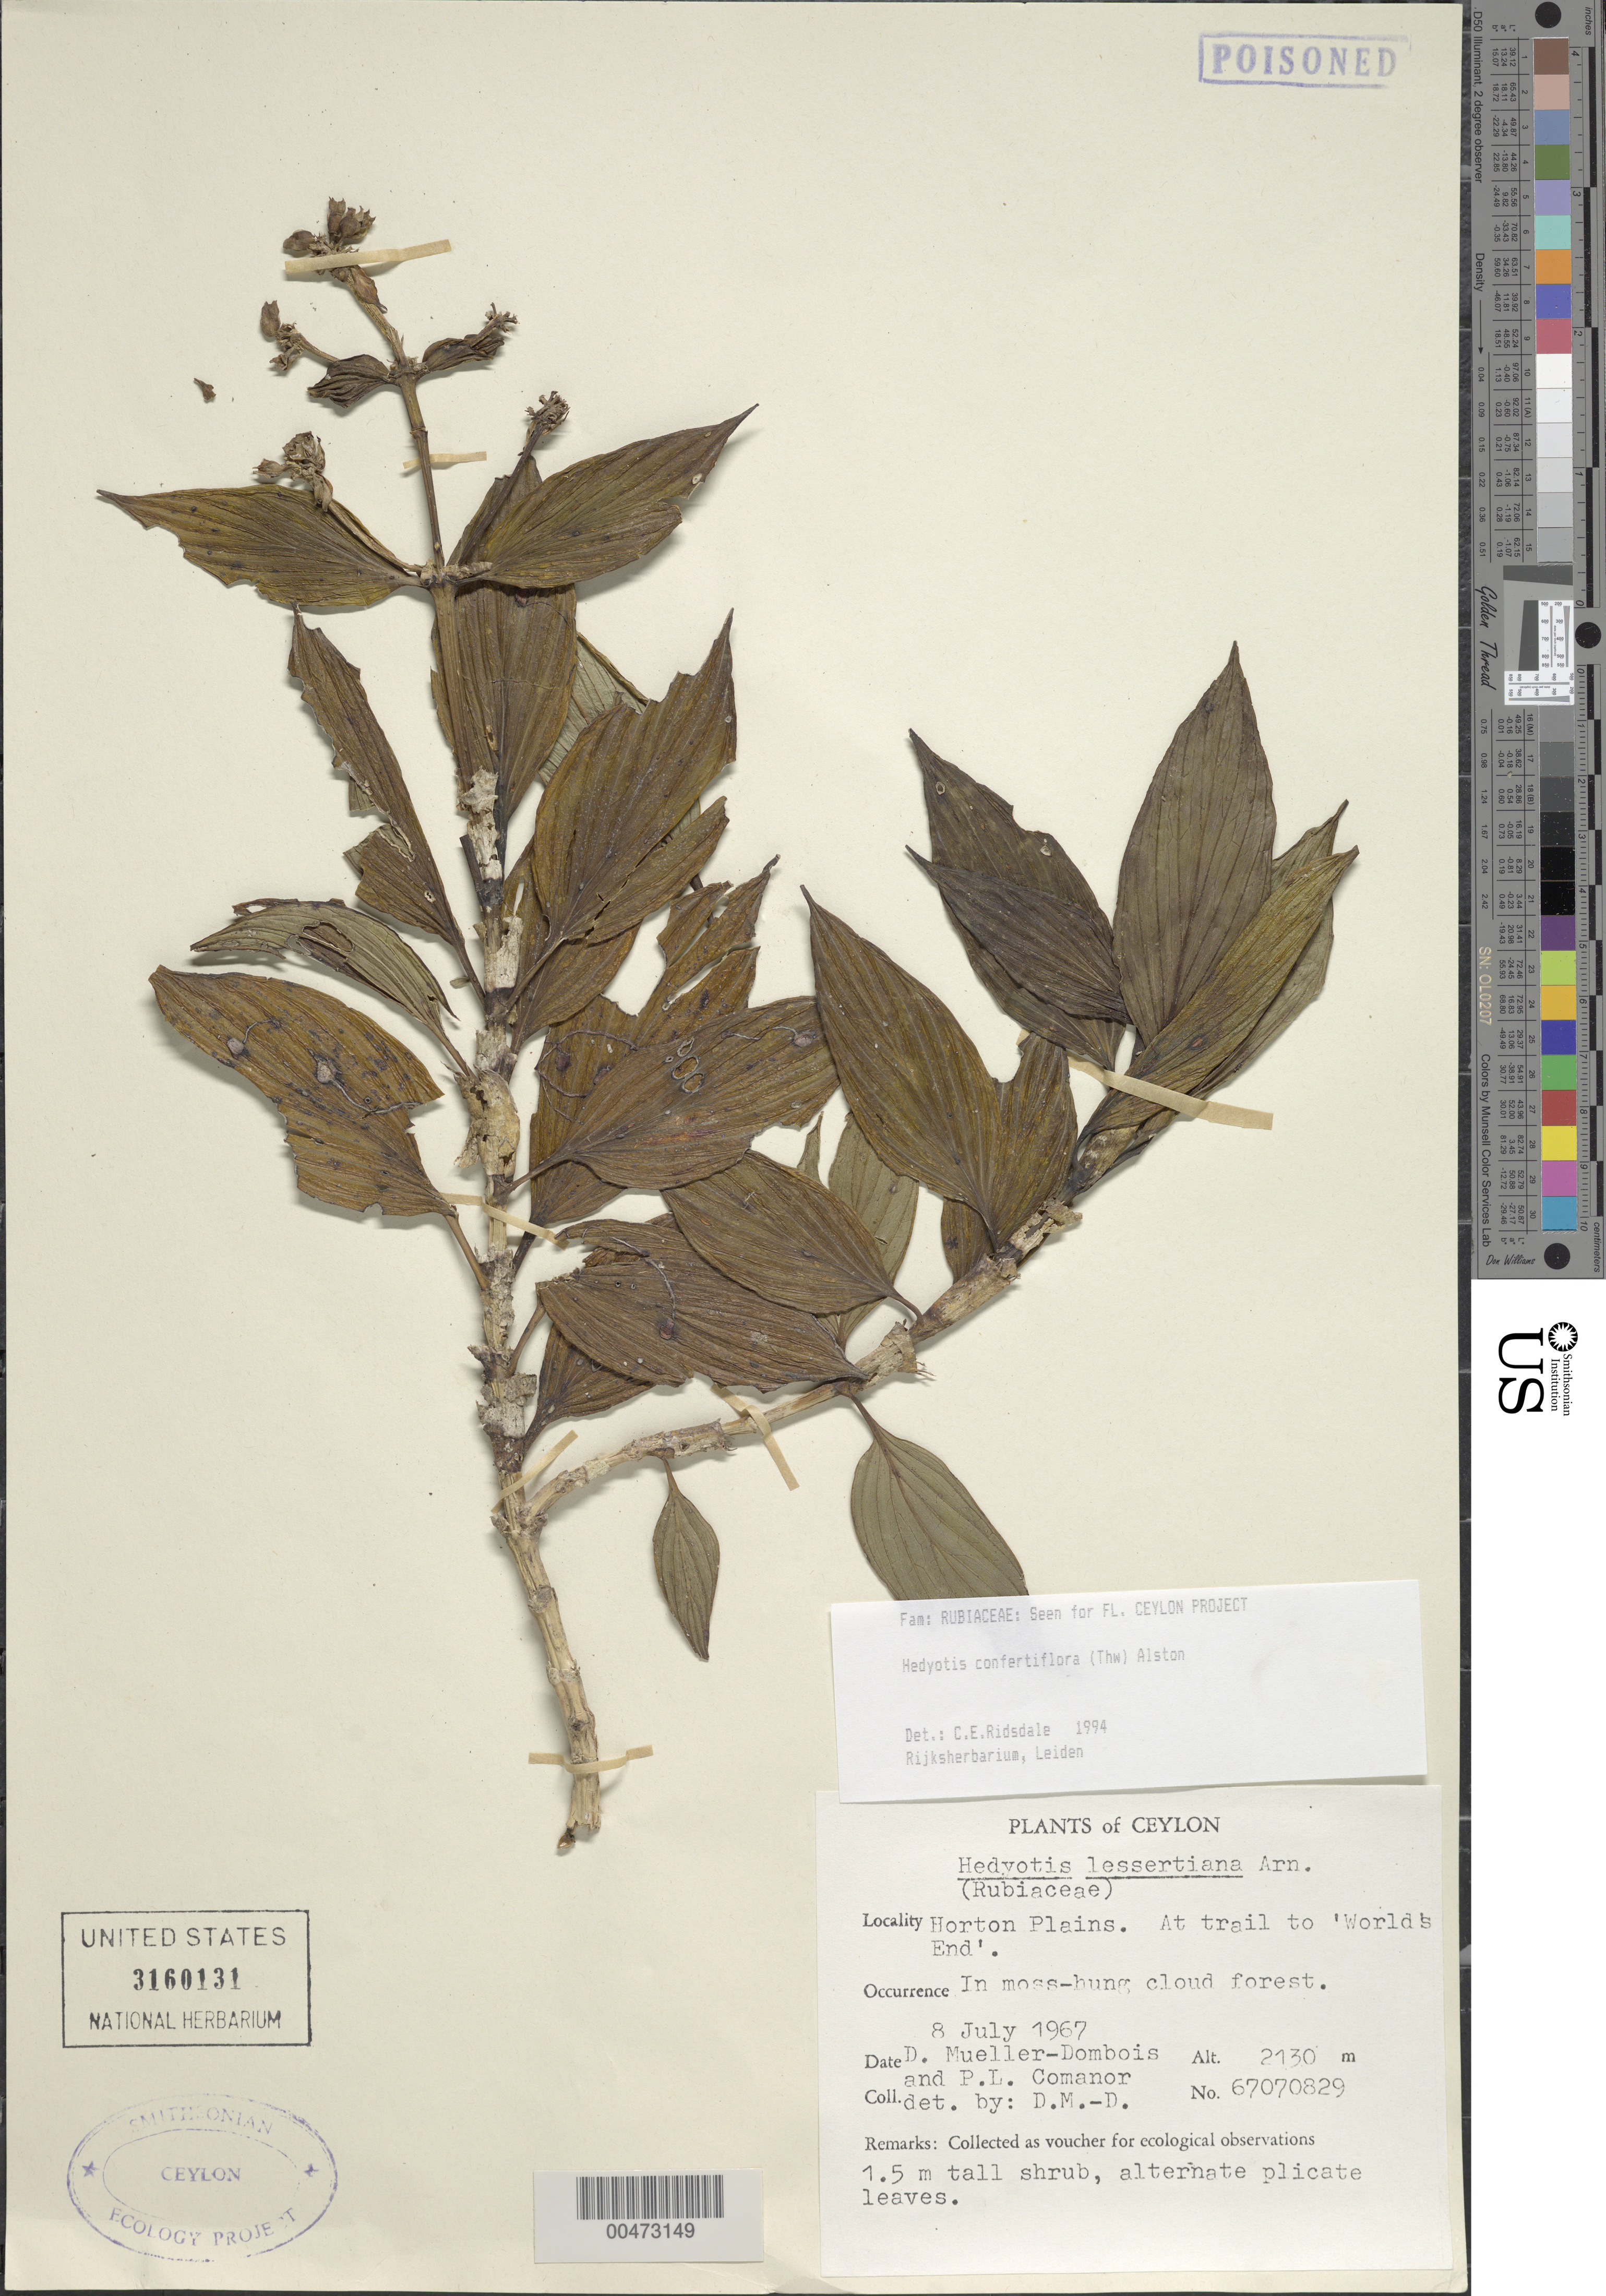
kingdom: Plantae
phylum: Tracheophyta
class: Magnoliopsida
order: Gentianales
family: Rubiaceae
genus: Hedyotis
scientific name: Hedyotis confertiflora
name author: (Thwaites) Alston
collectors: D. Mueller-Dombois & P. Comanor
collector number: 67070829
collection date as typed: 08 Jul 1967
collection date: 1967-07-08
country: Sri Lanka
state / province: Central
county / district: Nuwara Eliya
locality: Horton Plains, near "World's End"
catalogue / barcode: US 3160131